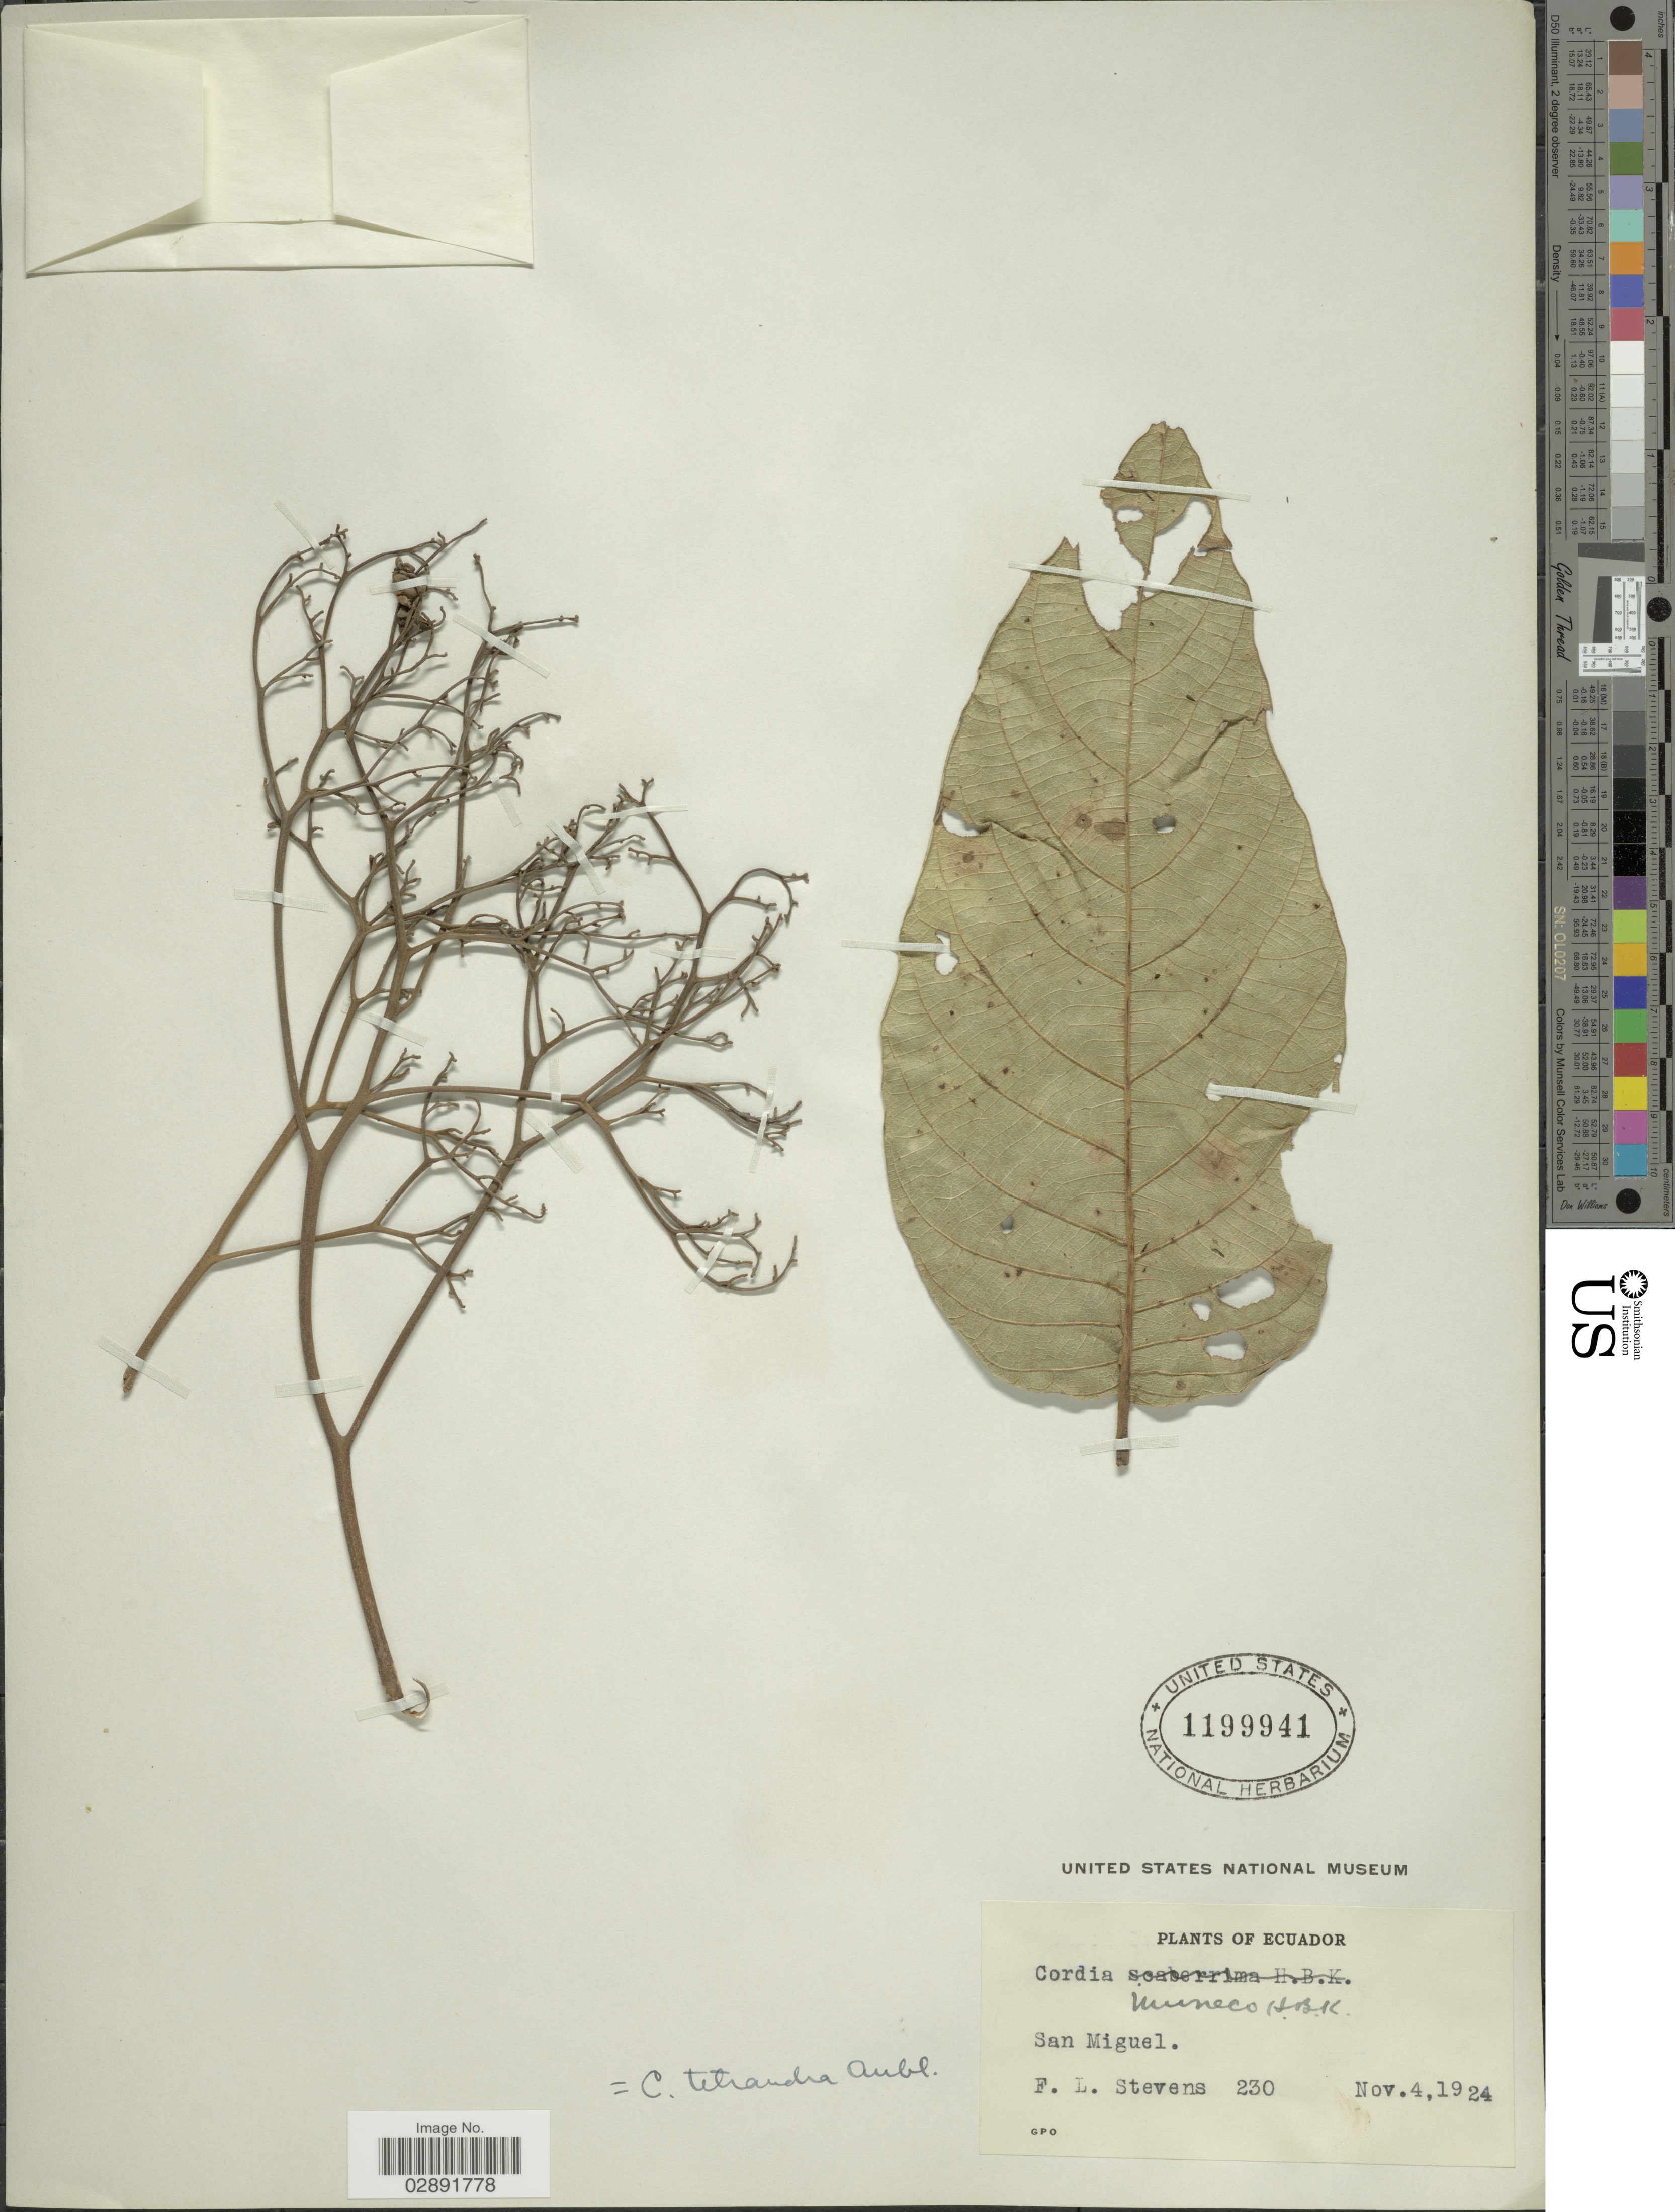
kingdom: Plantae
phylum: Tracheophyta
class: Magnoliopsida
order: Boraginales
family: Cordiaceae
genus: Cordia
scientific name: Cordia tetrandra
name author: Aubl.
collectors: F. L. Stevens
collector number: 230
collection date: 1924-11-04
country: Ecuador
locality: San Miguel.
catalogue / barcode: US 1199941